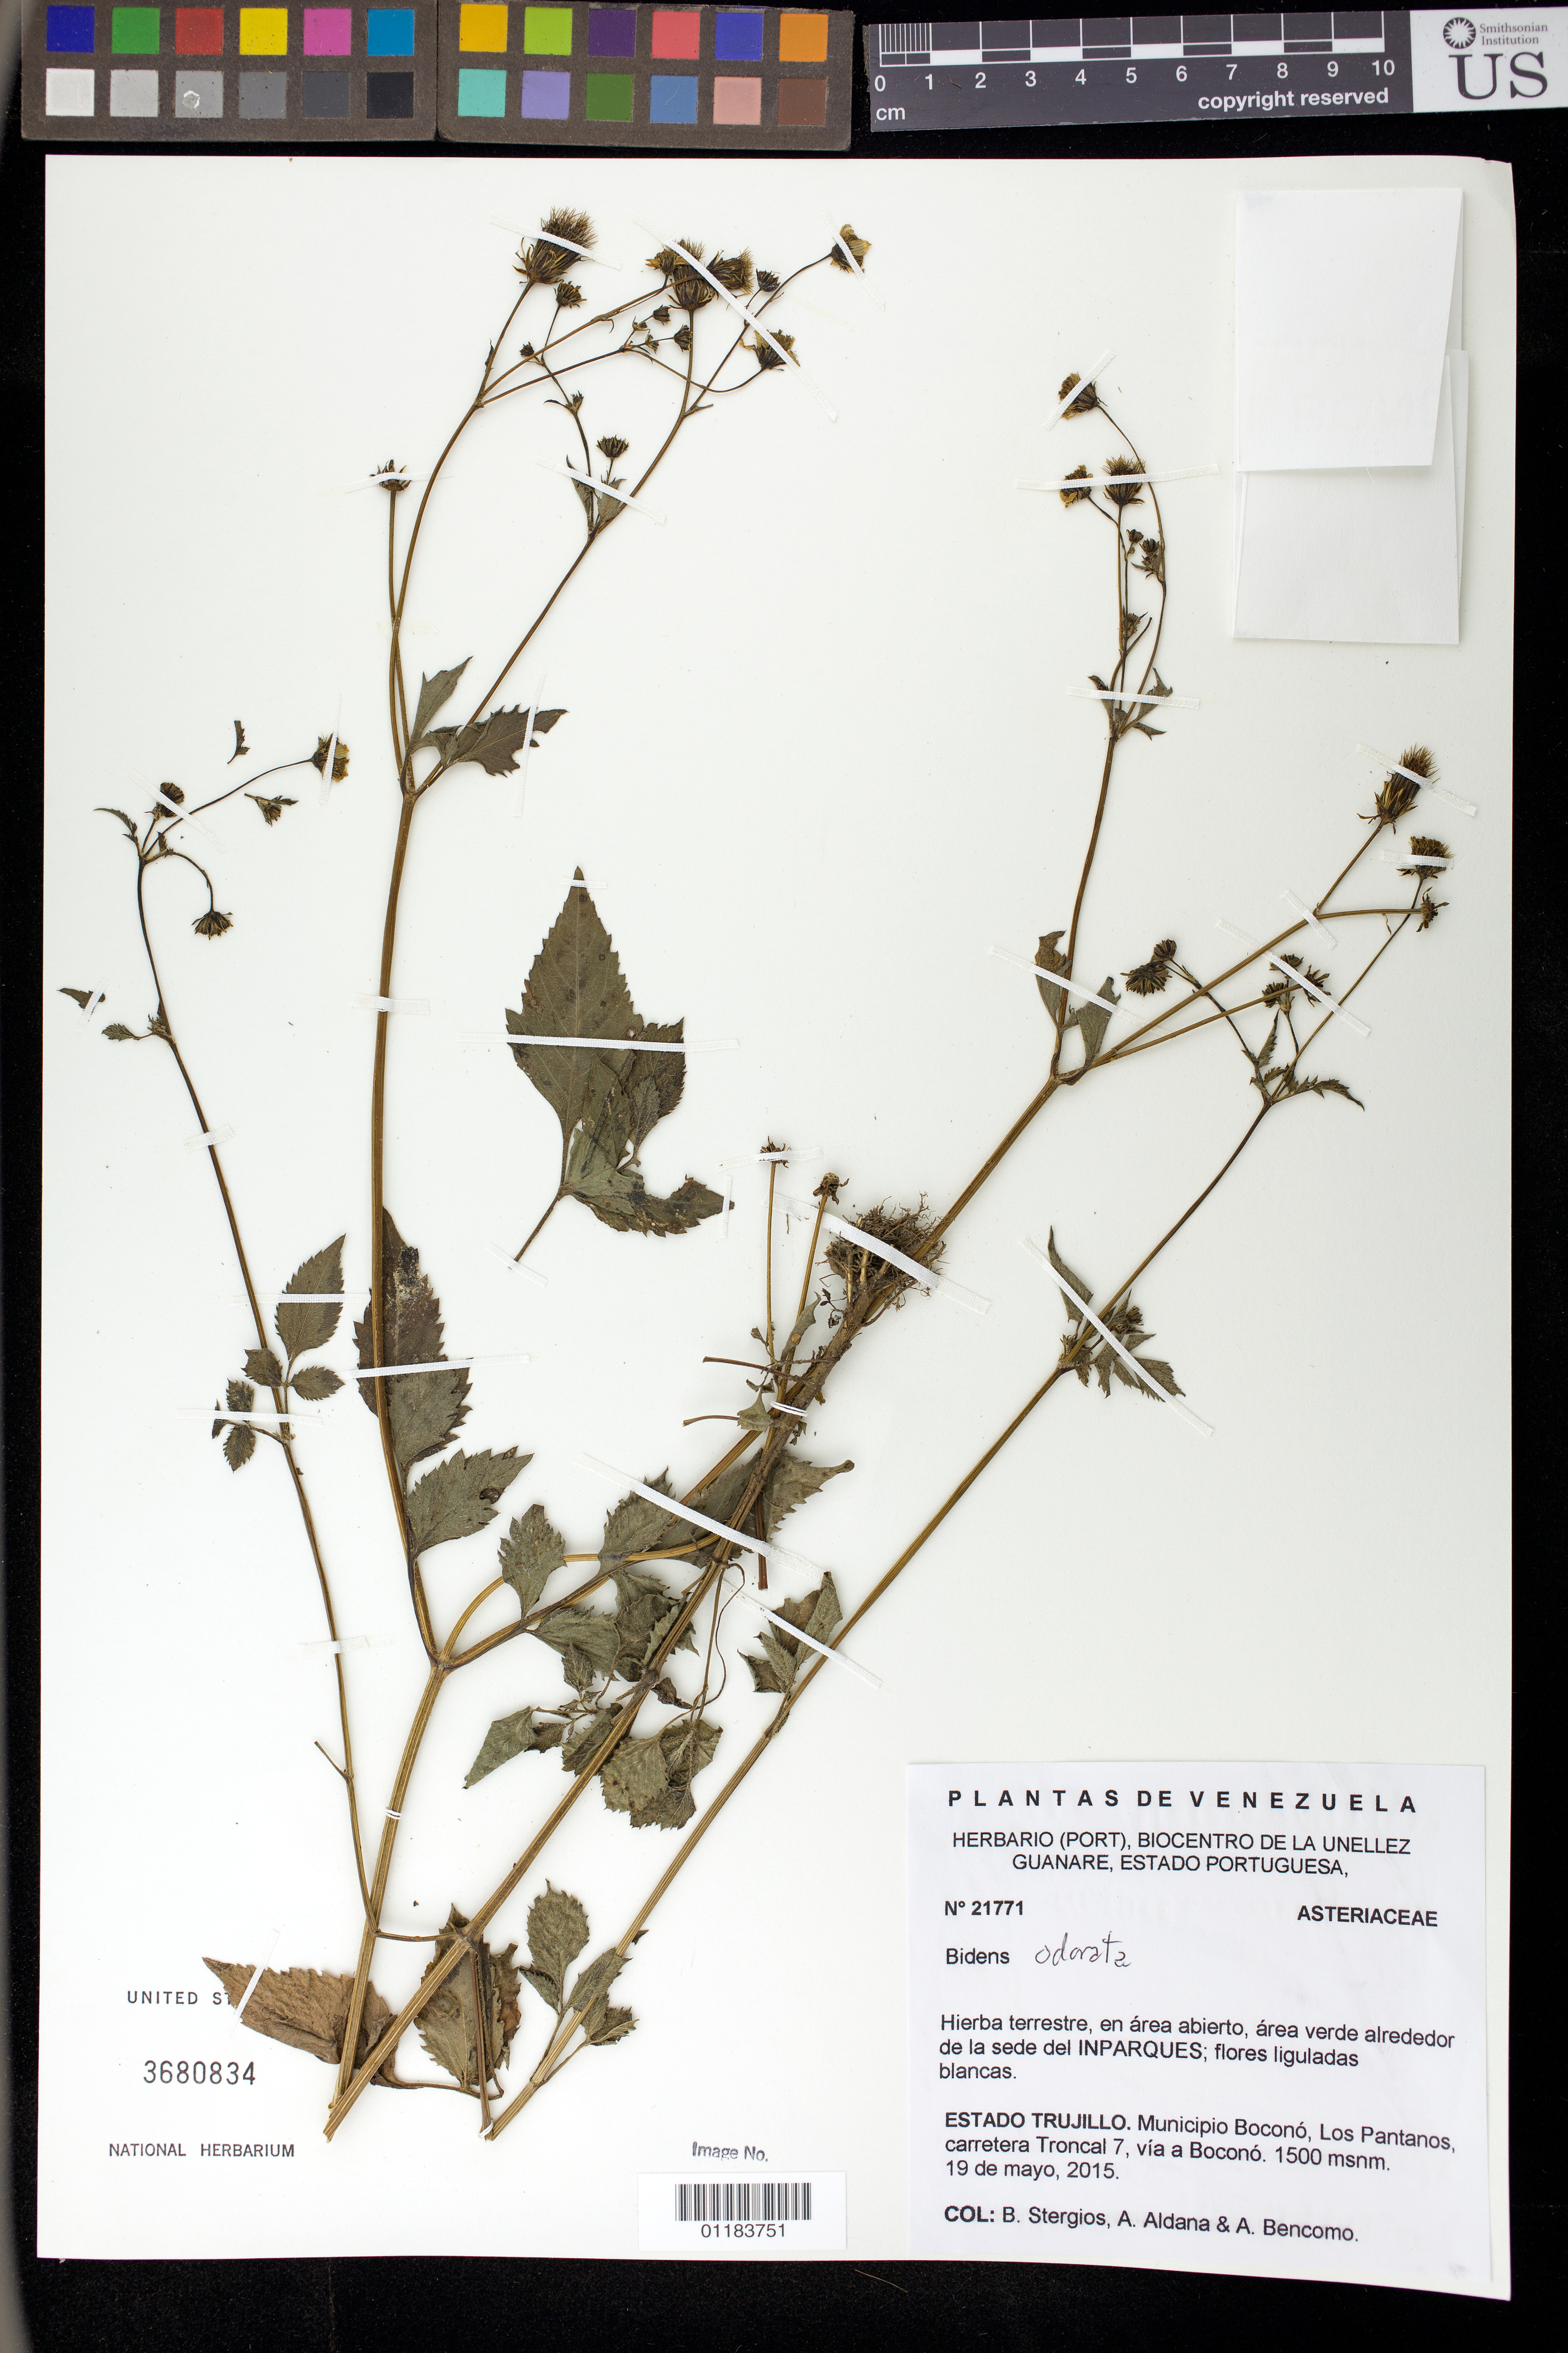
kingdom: Plantae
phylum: Tracheophyta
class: Magnoliopsida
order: Asterales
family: Asteraceae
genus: Bidens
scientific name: Bidens odorata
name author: Cav.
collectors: B. G. Stergios, A. Aldana & A. Bencomo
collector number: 21771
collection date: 2007-03-19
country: Venezuela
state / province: Trujillo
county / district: Boconó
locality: Los Pantanos, carretera Troncal 7, via a Boconó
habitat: area abierto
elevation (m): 1500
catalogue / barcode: US 3680834